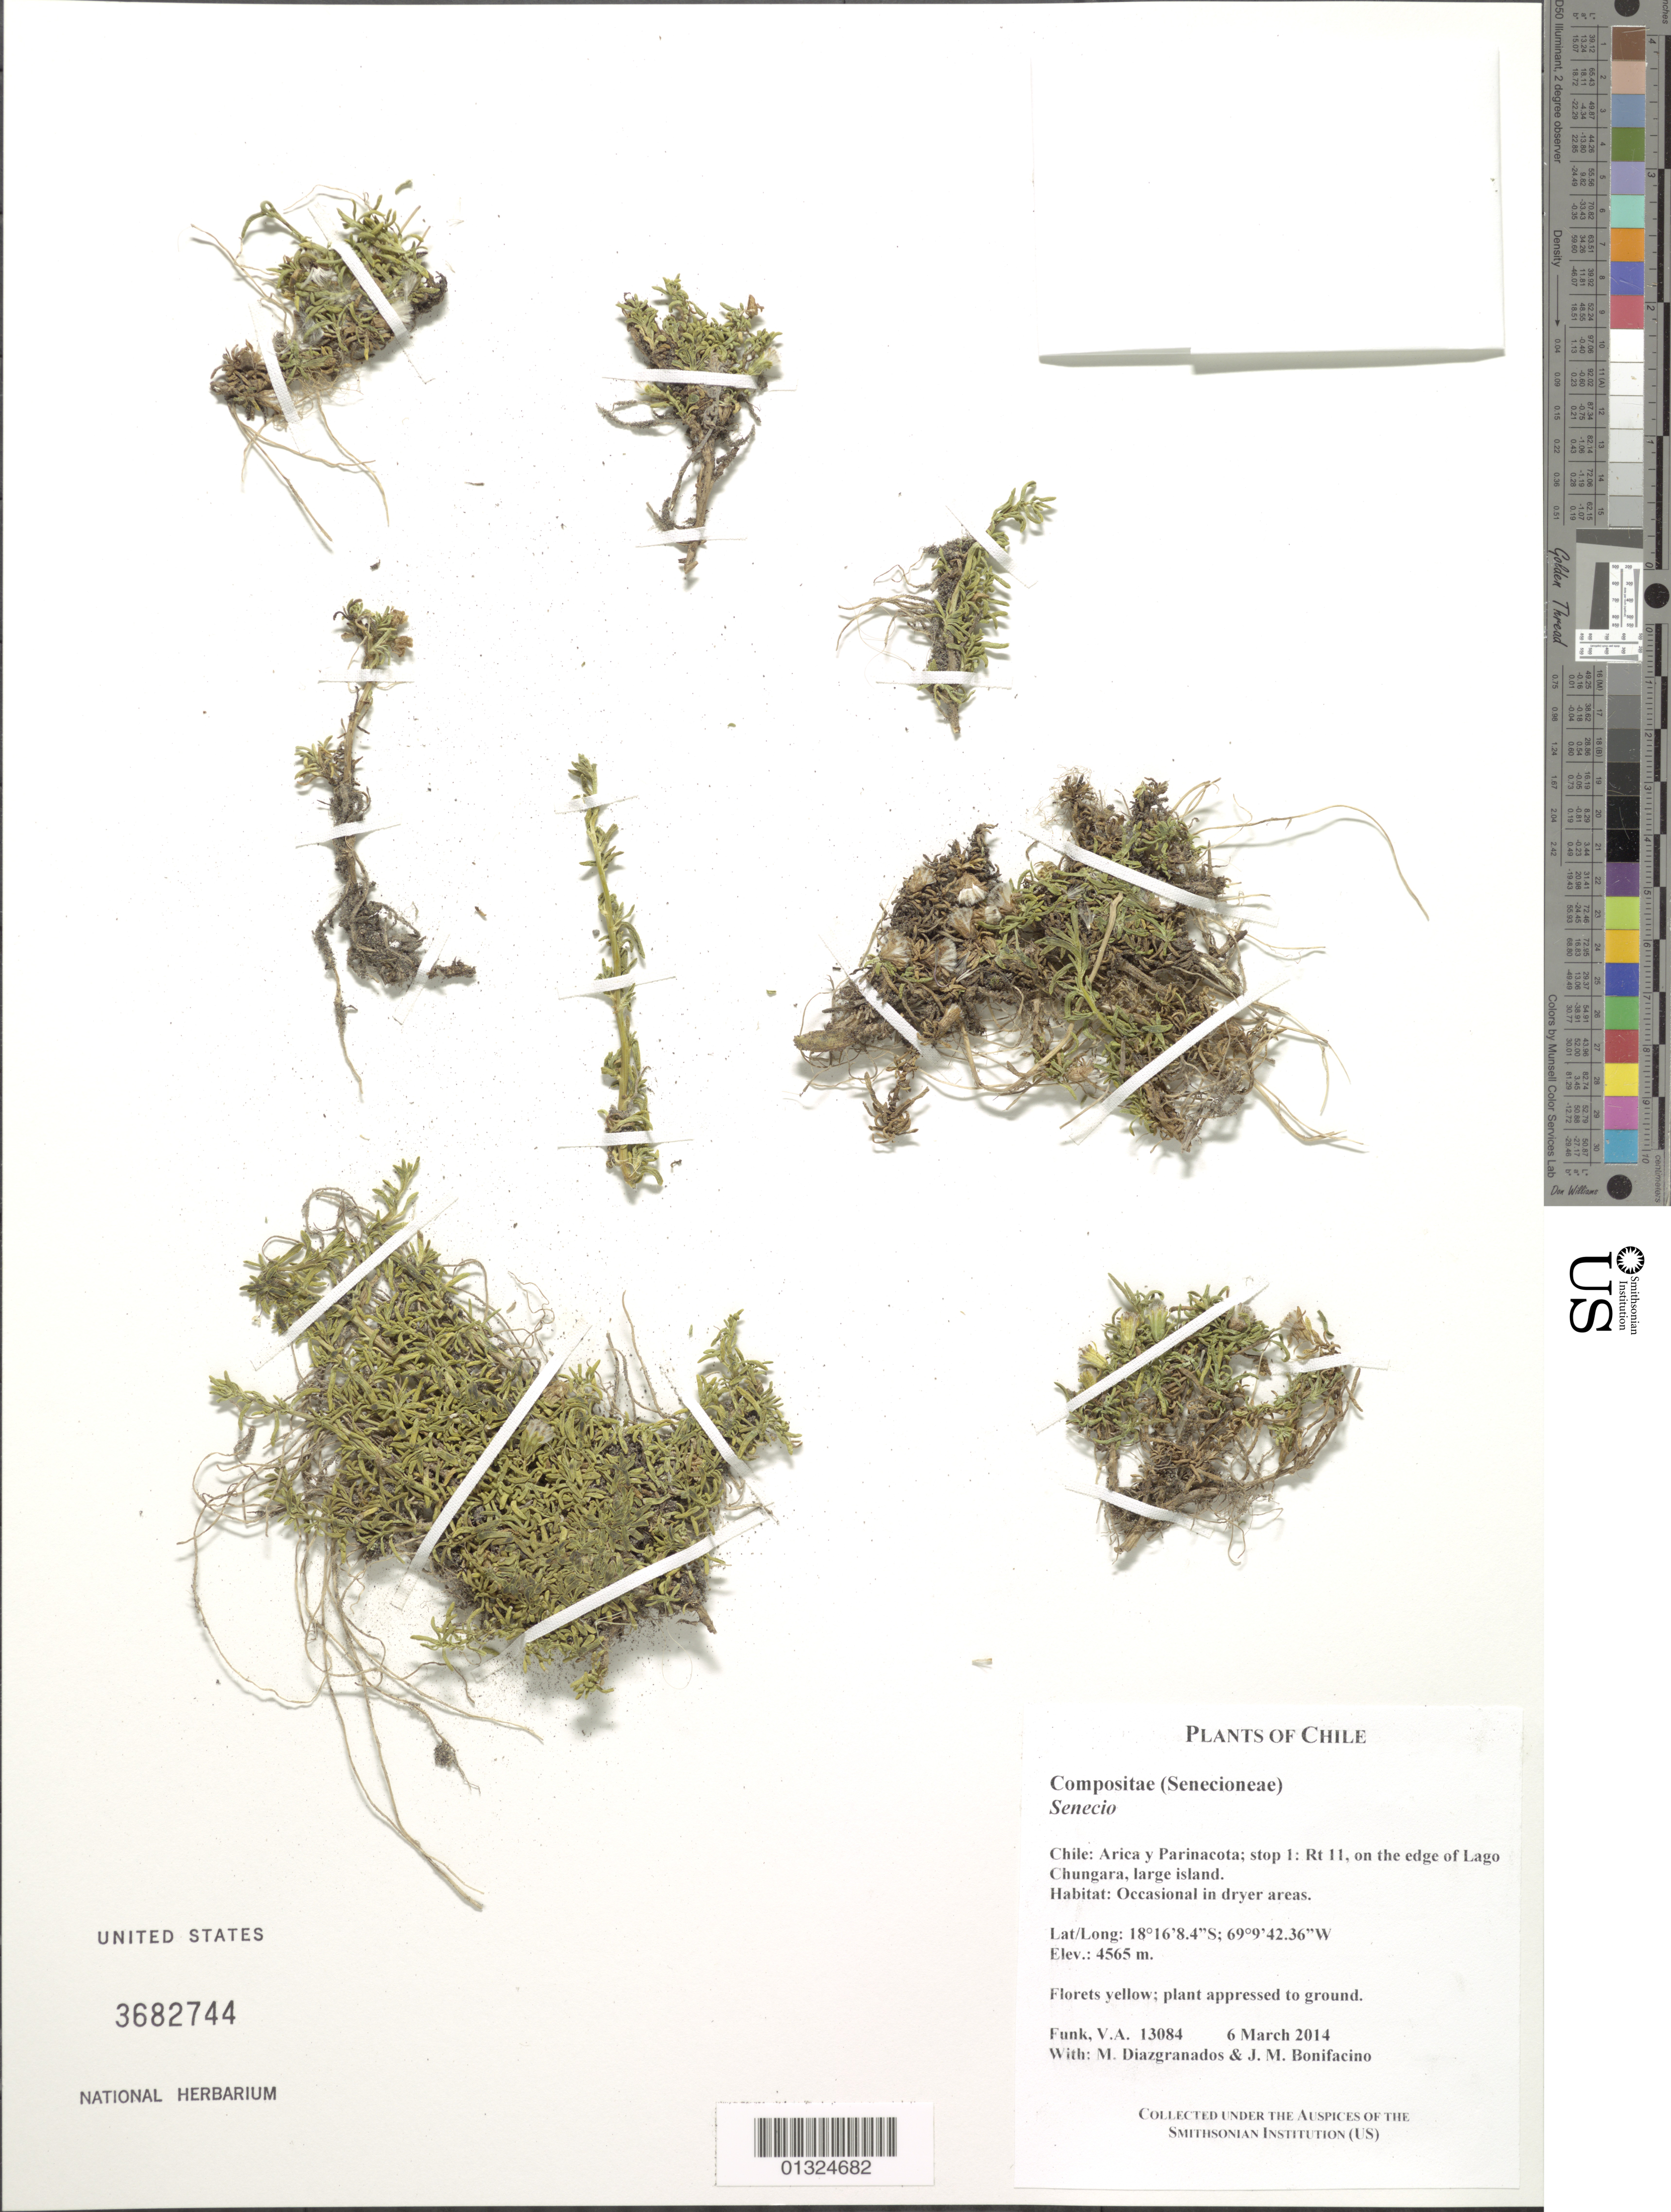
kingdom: Plantae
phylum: Tracheophyta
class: Magnoliopsida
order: Asterales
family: Asteraceae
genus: Senecio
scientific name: Senecio humillimus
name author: Sch. Bip.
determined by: Calvo, Joel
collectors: V. Funk, M. Diazgranados C. & M. Bonifacino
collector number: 13084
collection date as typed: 6 March 2014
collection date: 2014-03-06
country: Chile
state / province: Arica y Parinacota (XV)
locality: Rt 11, on the edge of Lago Chungara, large island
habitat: Occasional in dryer areas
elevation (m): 4565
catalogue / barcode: US 3682744